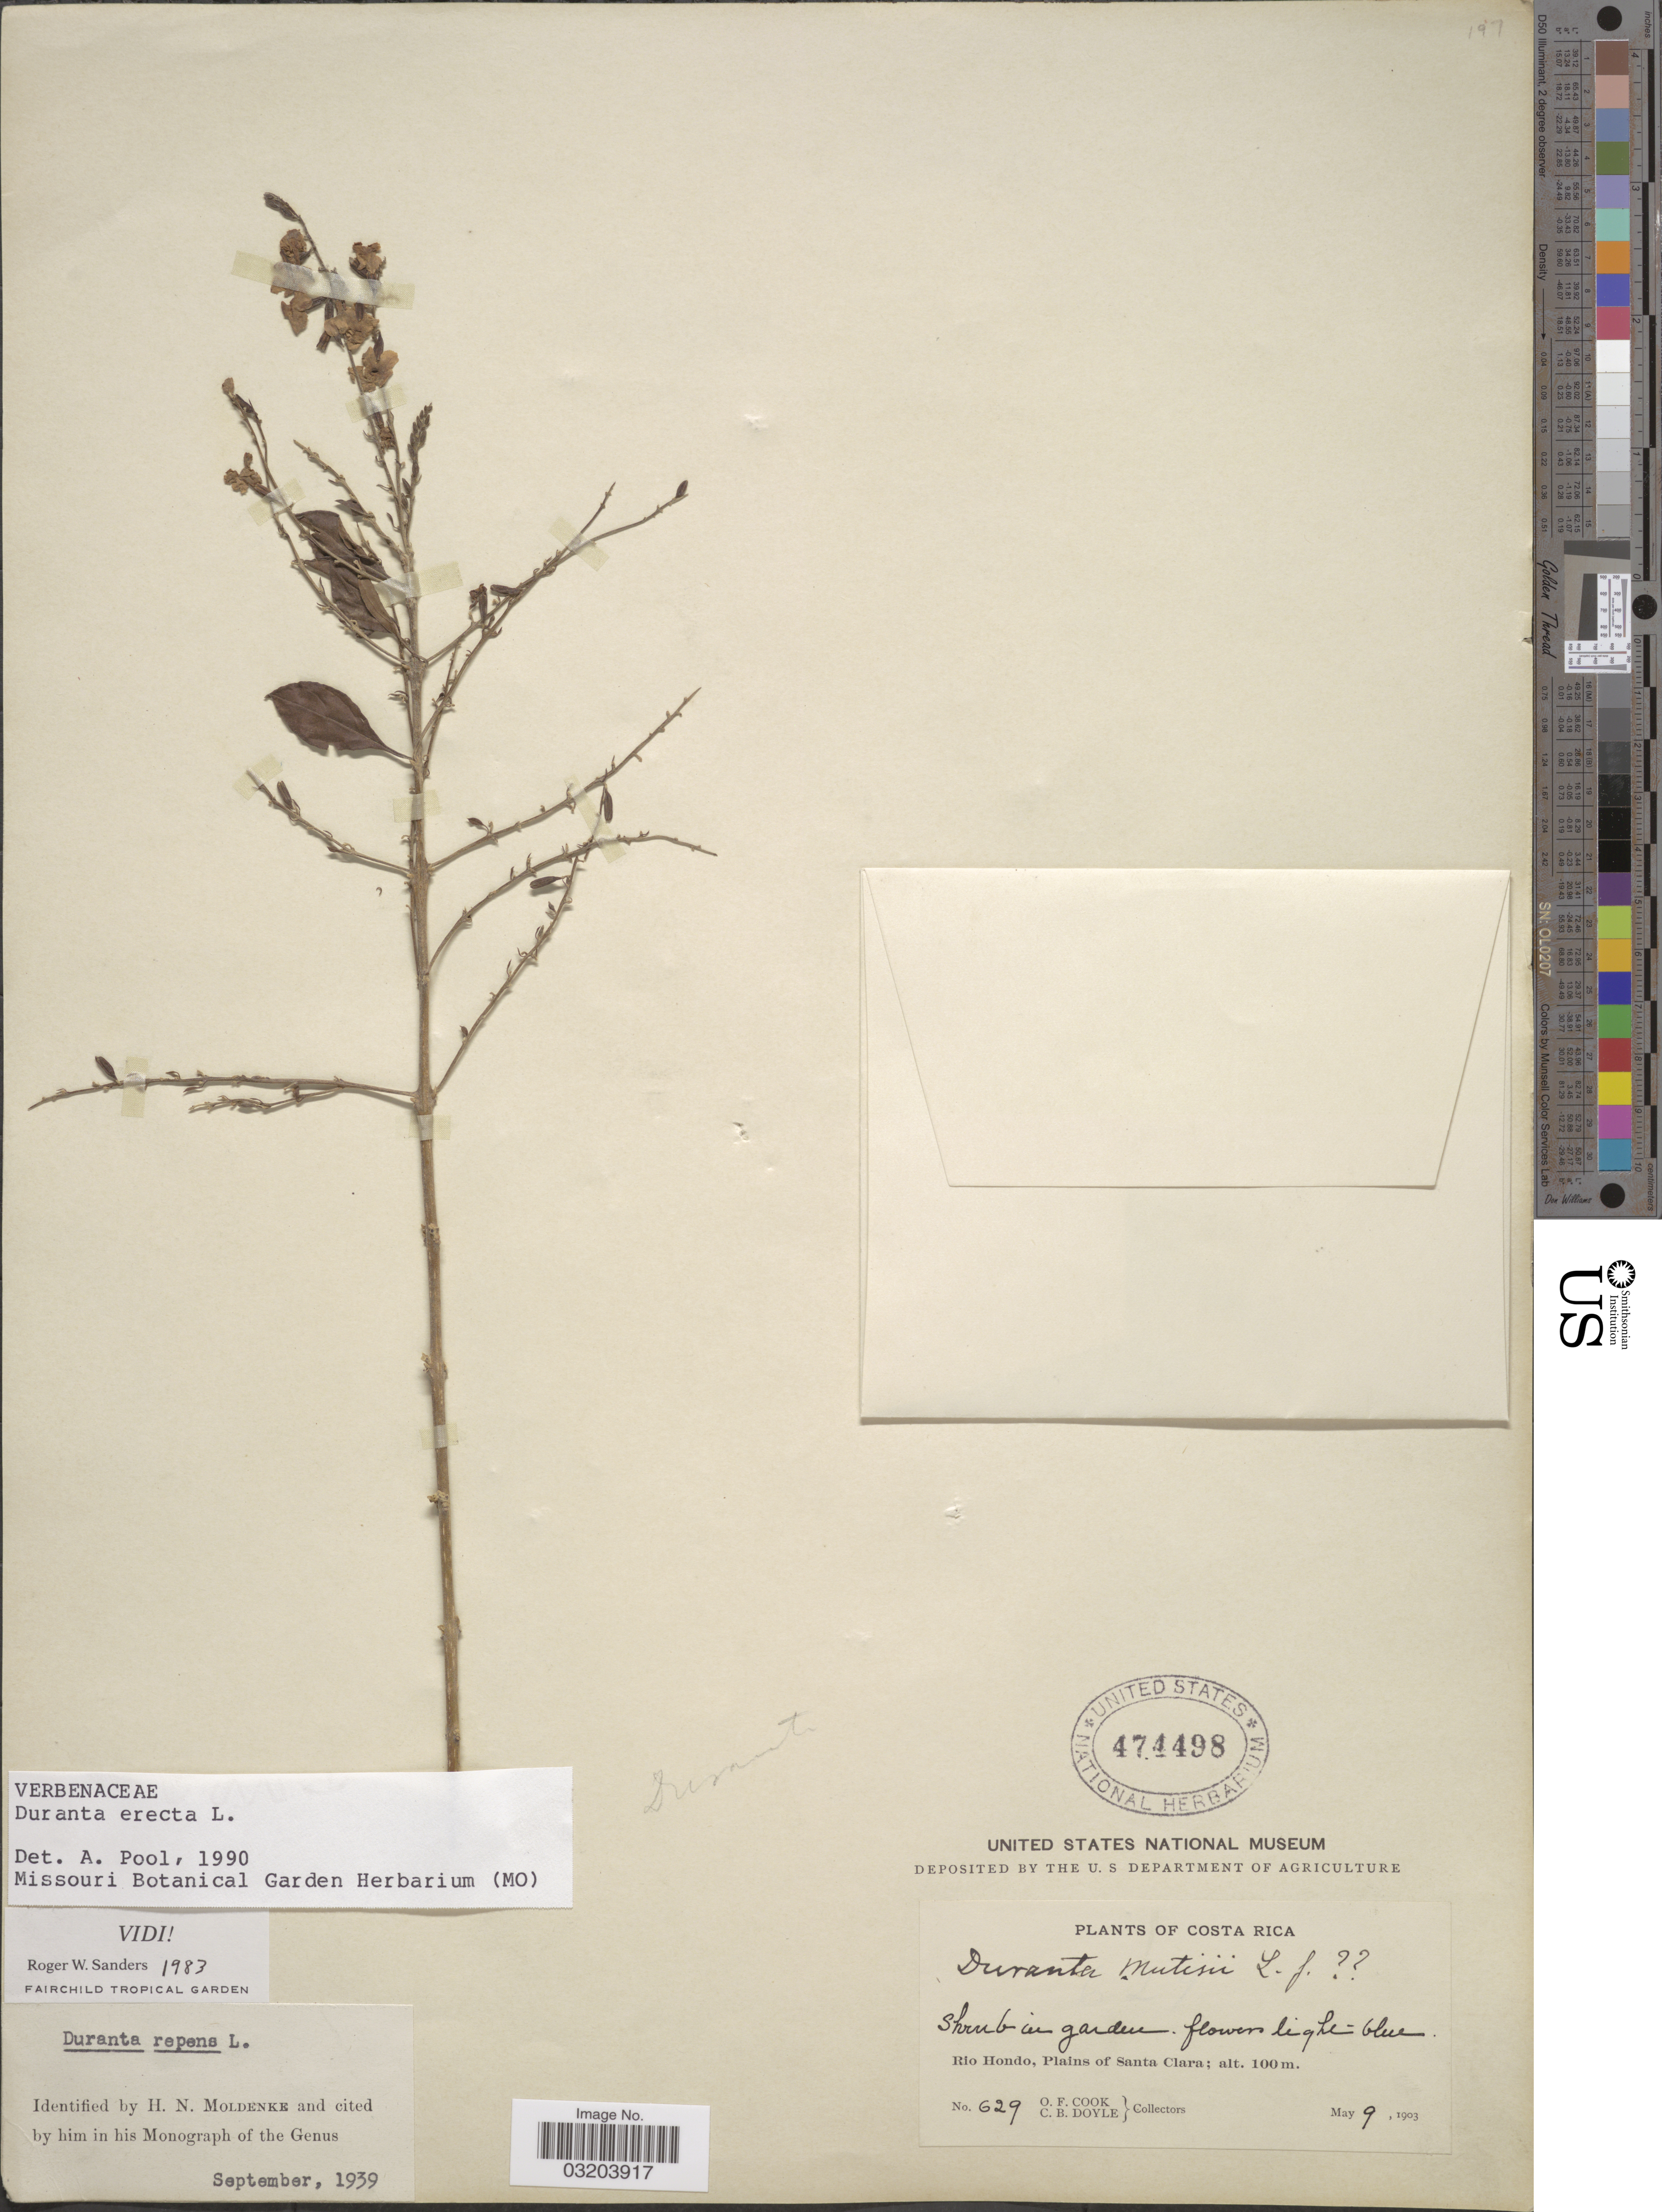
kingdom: Plantae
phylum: Tracheophyta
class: Magnoliopsida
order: Lamiales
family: Verbenaceae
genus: Duranta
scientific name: Duranta erecta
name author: L.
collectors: O. F. Cook & C. Doyle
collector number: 629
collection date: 1903-05-09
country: Costa Rica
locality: Rio Hondo, Plains of Santa Clara.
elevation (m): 100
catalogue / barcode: US 474498